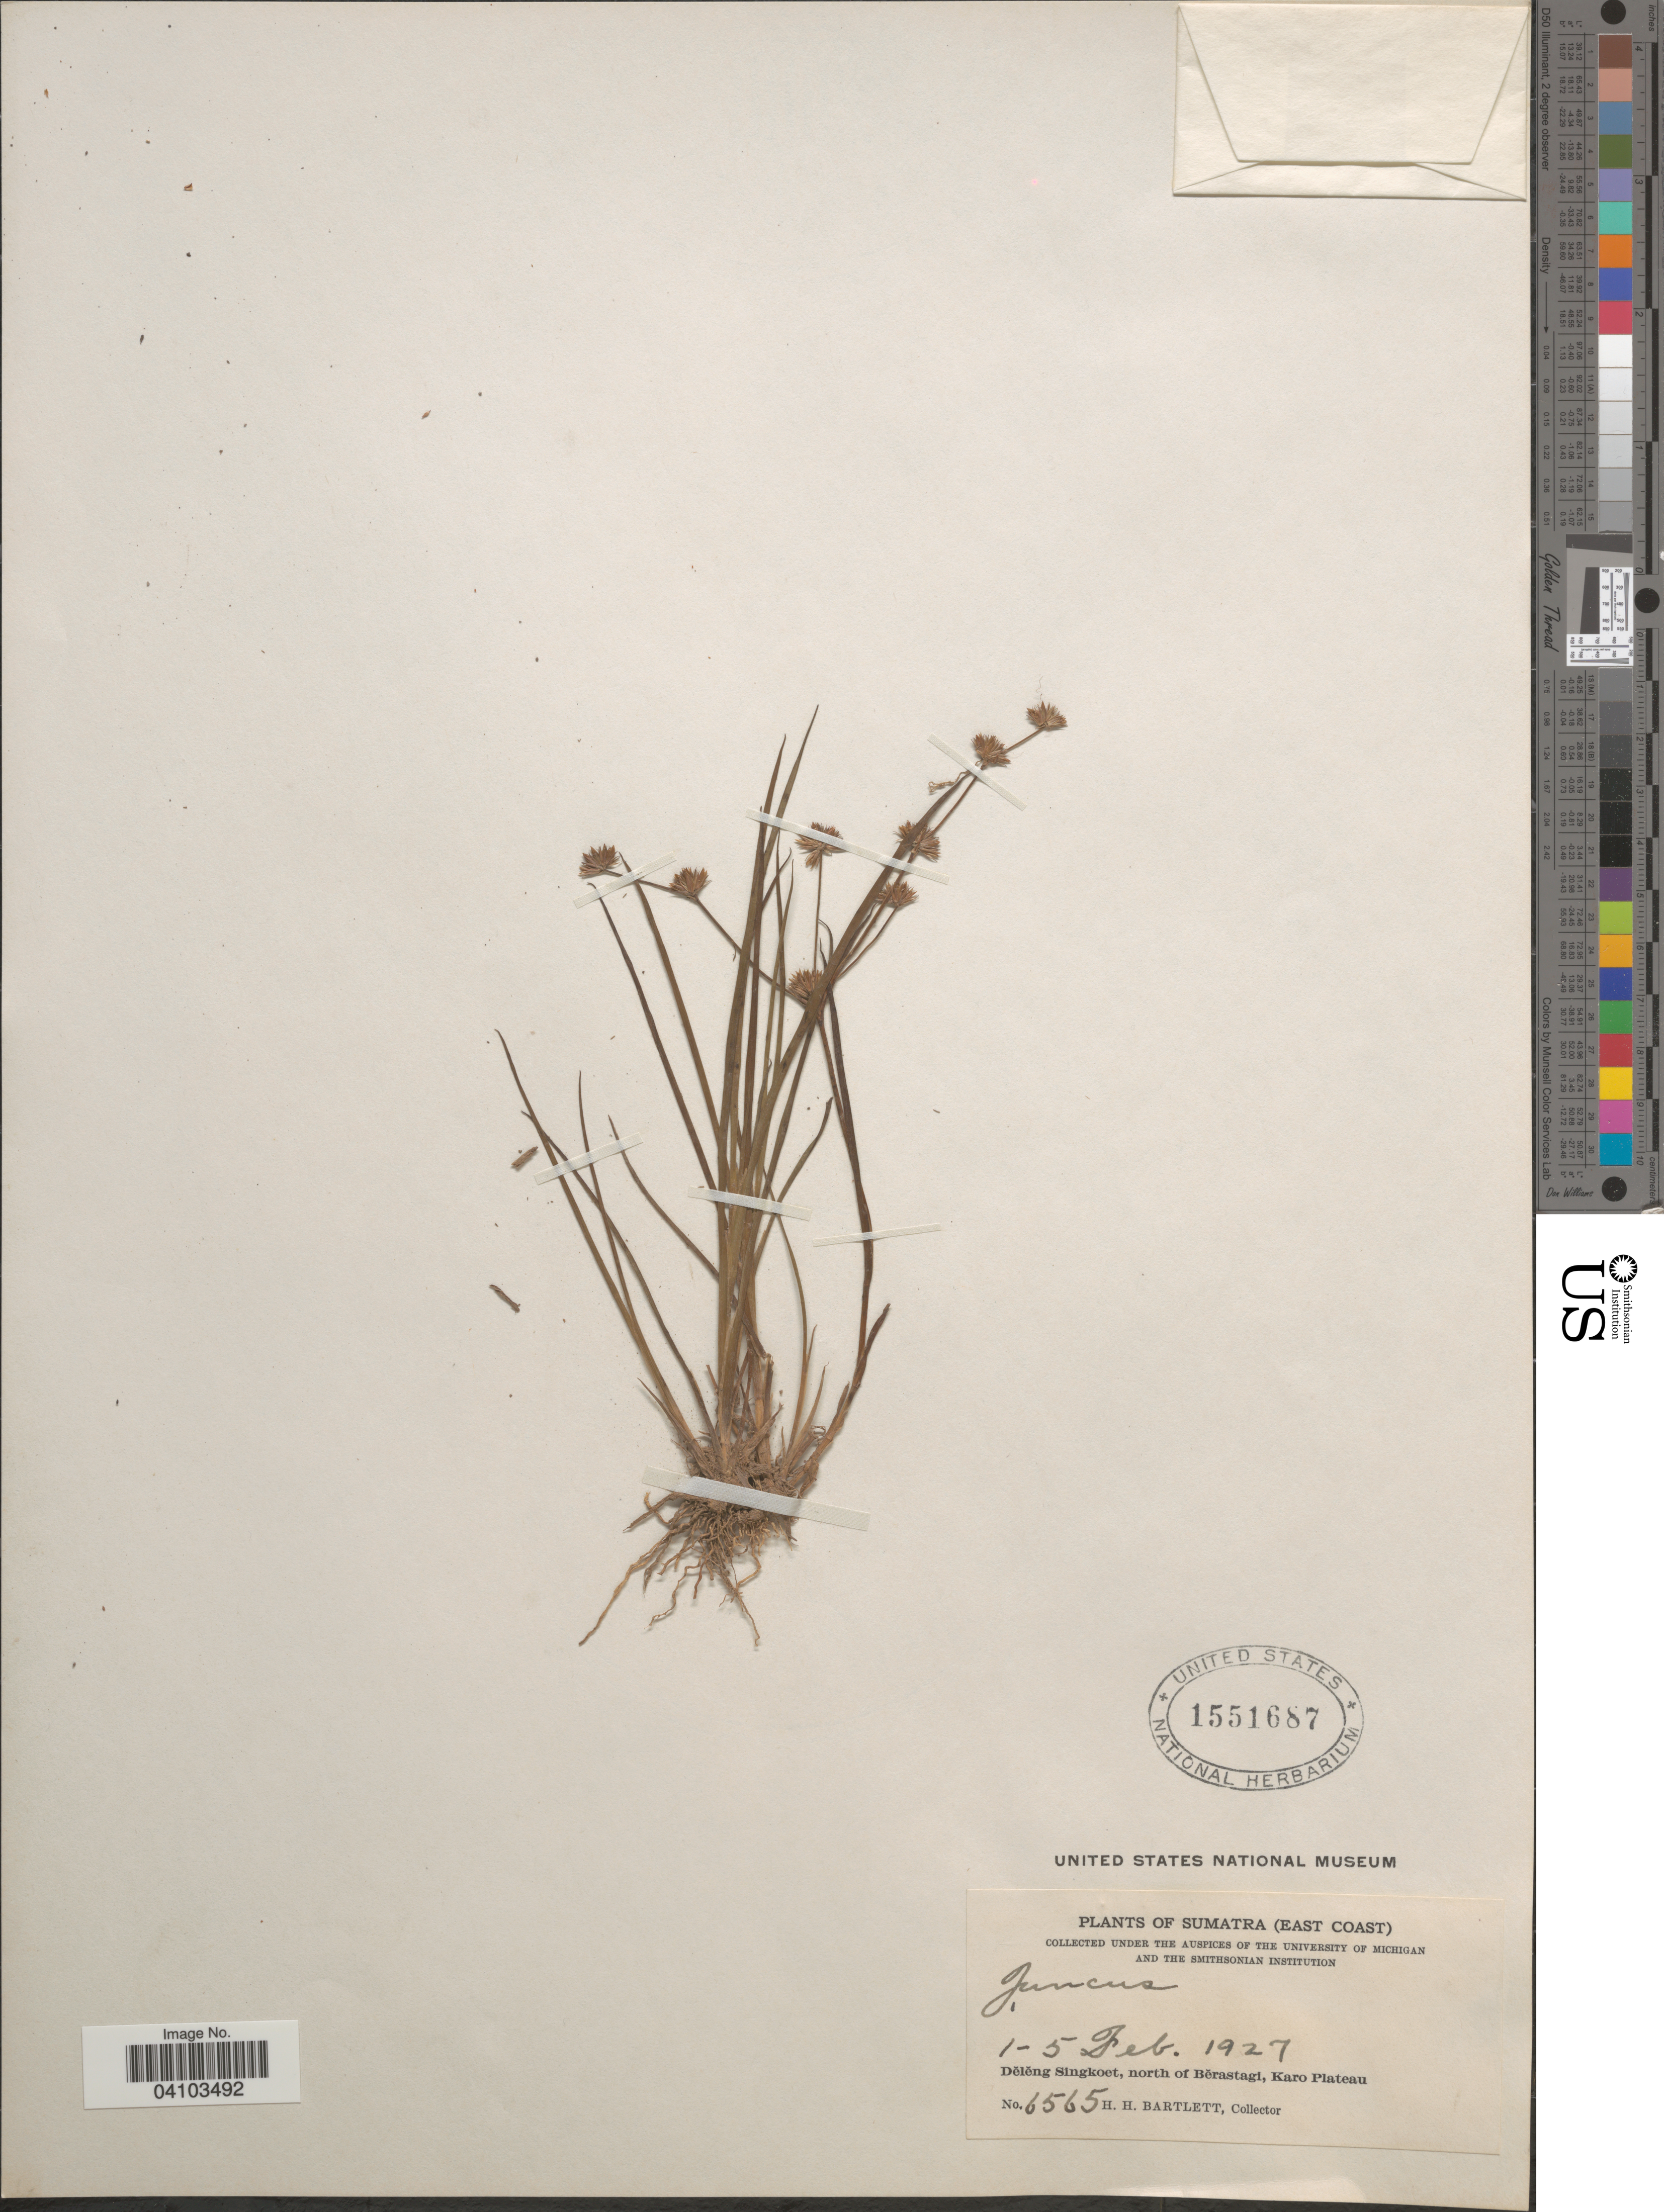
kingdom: Plantae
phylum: Tracheophyta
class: Liliopsida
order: Poales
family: Juncaceae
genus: Juncus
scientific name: Juncus sp.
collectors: H. H. Bartlett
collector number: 6565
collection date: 1927-02-01/1927-02-05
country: Indonesia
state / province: Sumatra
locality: Sumatra (East Coast). Dělěng Singkoet, north of Běrastagi, Karo Plateau.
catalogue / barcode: US 1551687